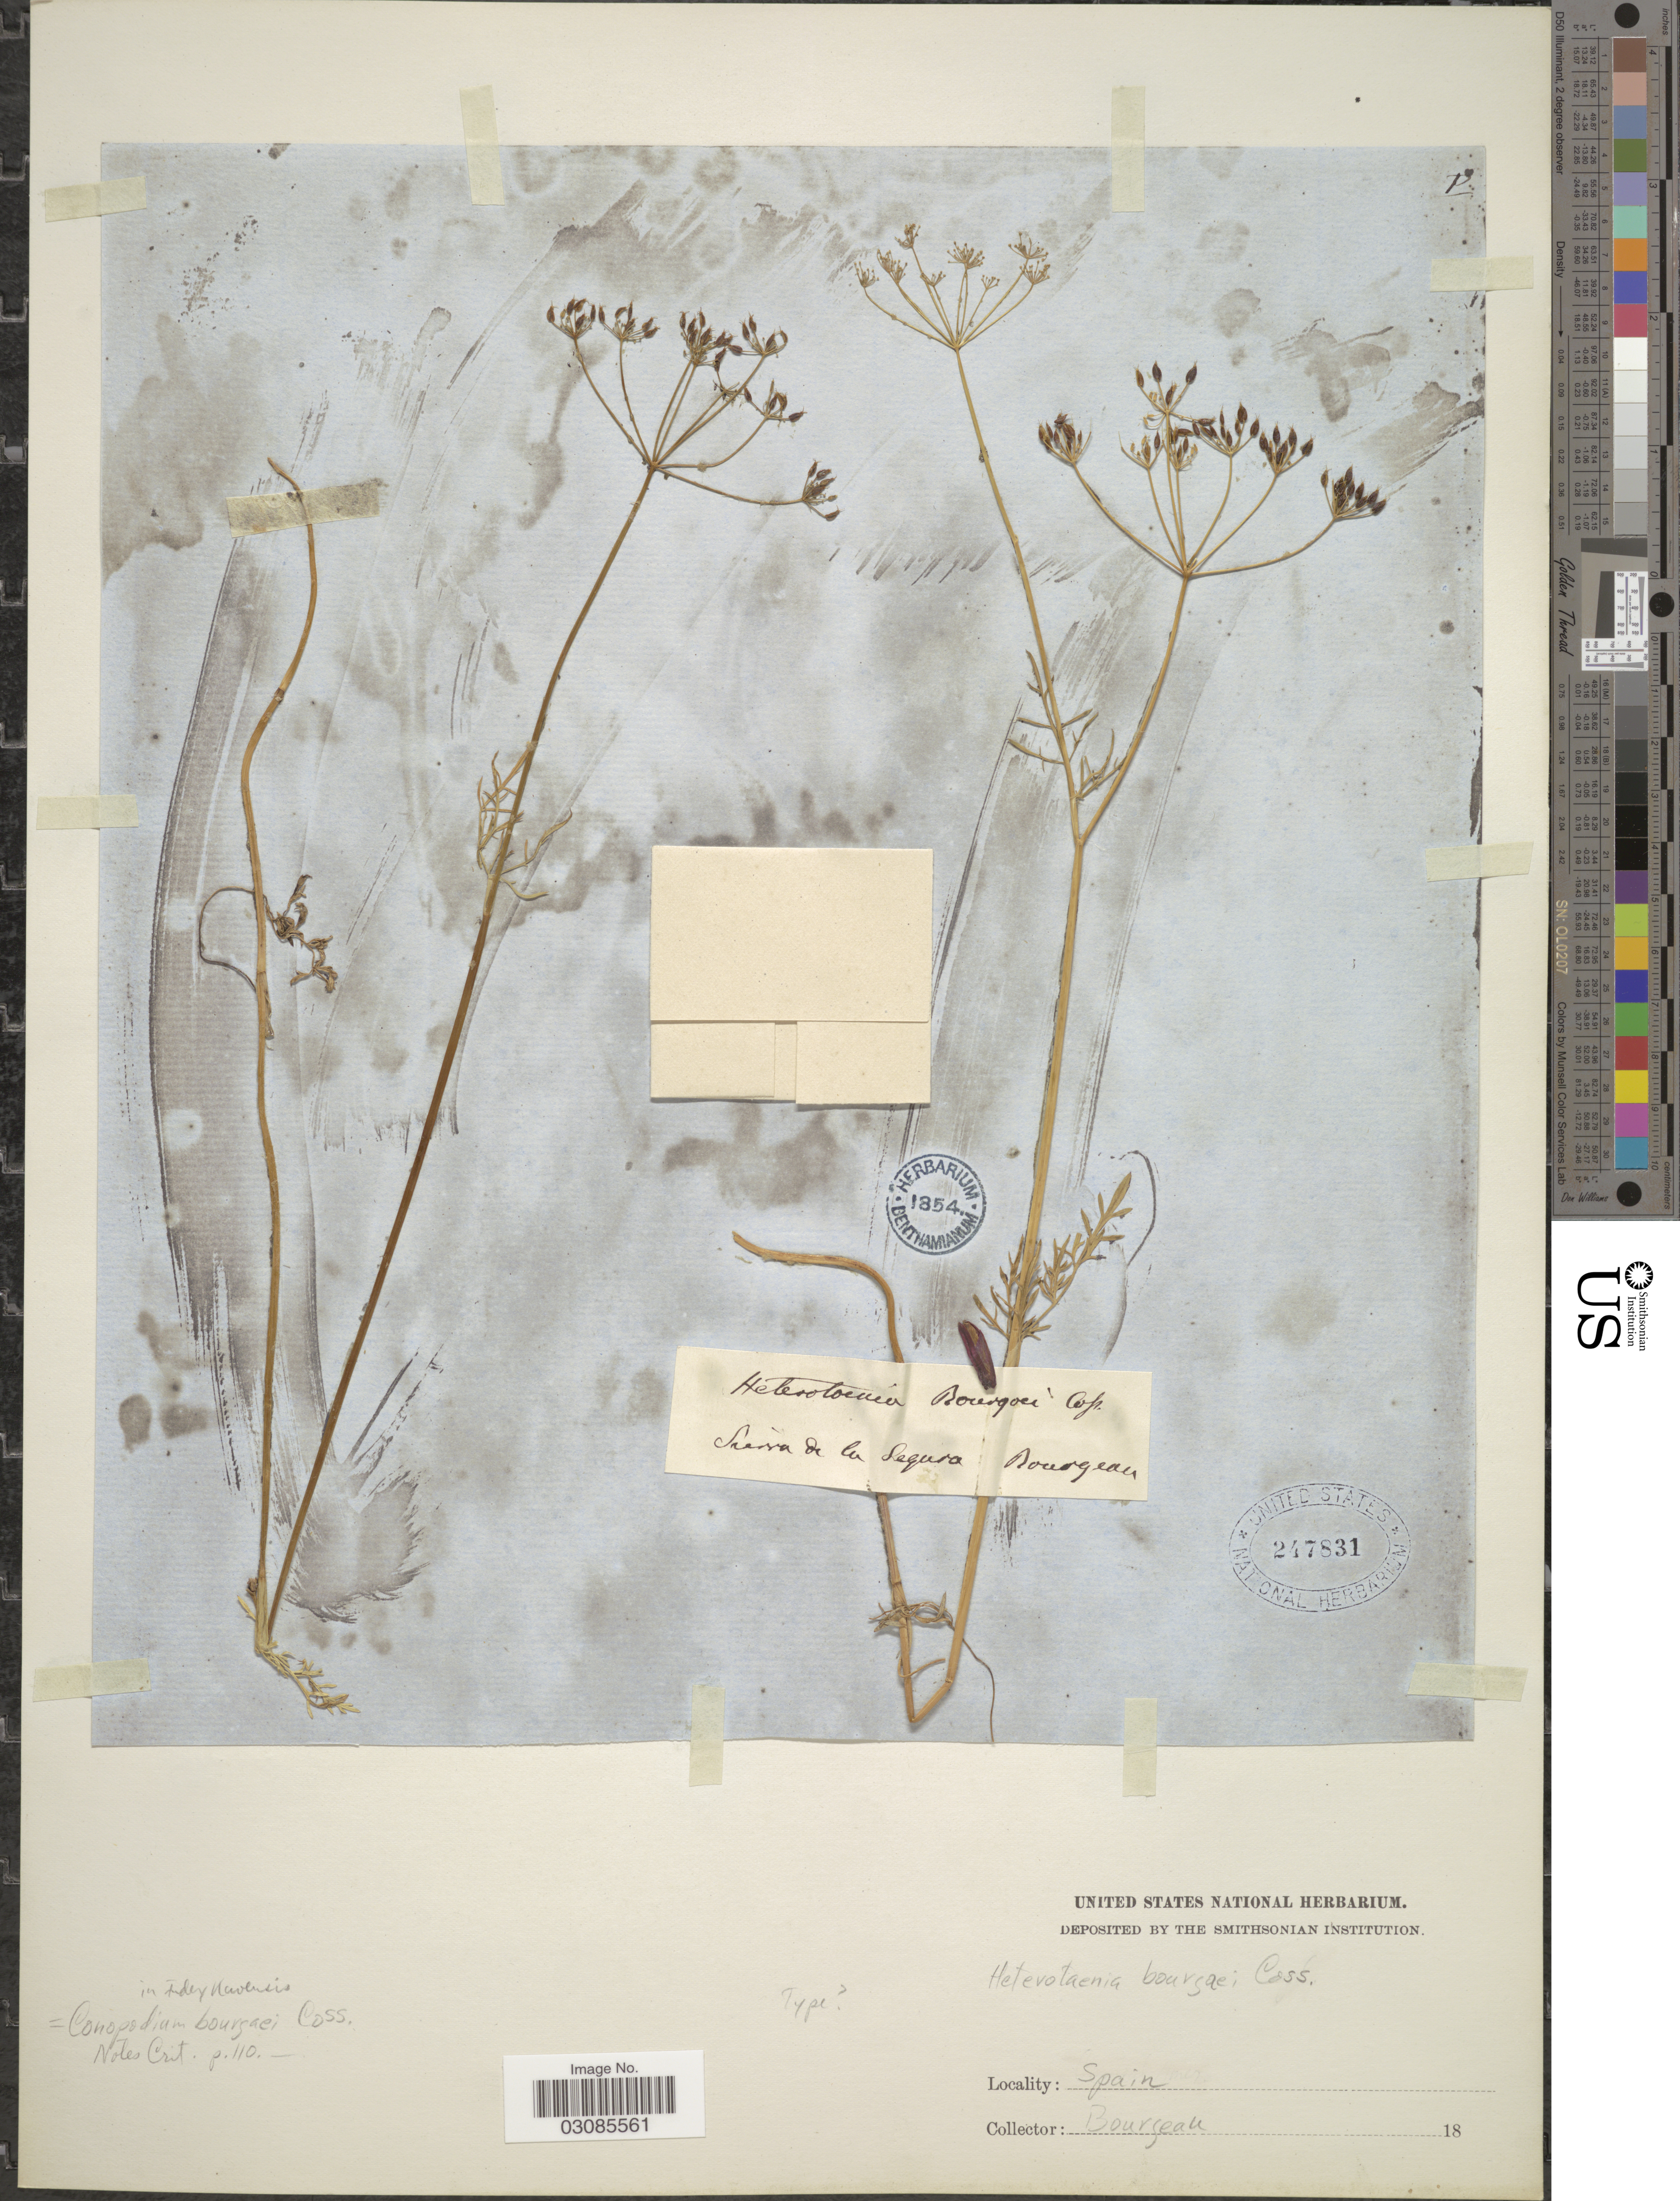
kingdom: Plantae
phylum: Tracheophyta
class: Magnoliopsida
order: Apiales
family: Apiaceae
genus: Conopodium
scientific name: Conopodium bourgaei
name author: Coss.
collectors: -. Bourgeau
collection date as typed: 18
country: Spain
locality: Sierra de la Segura.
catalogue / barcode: US 247831